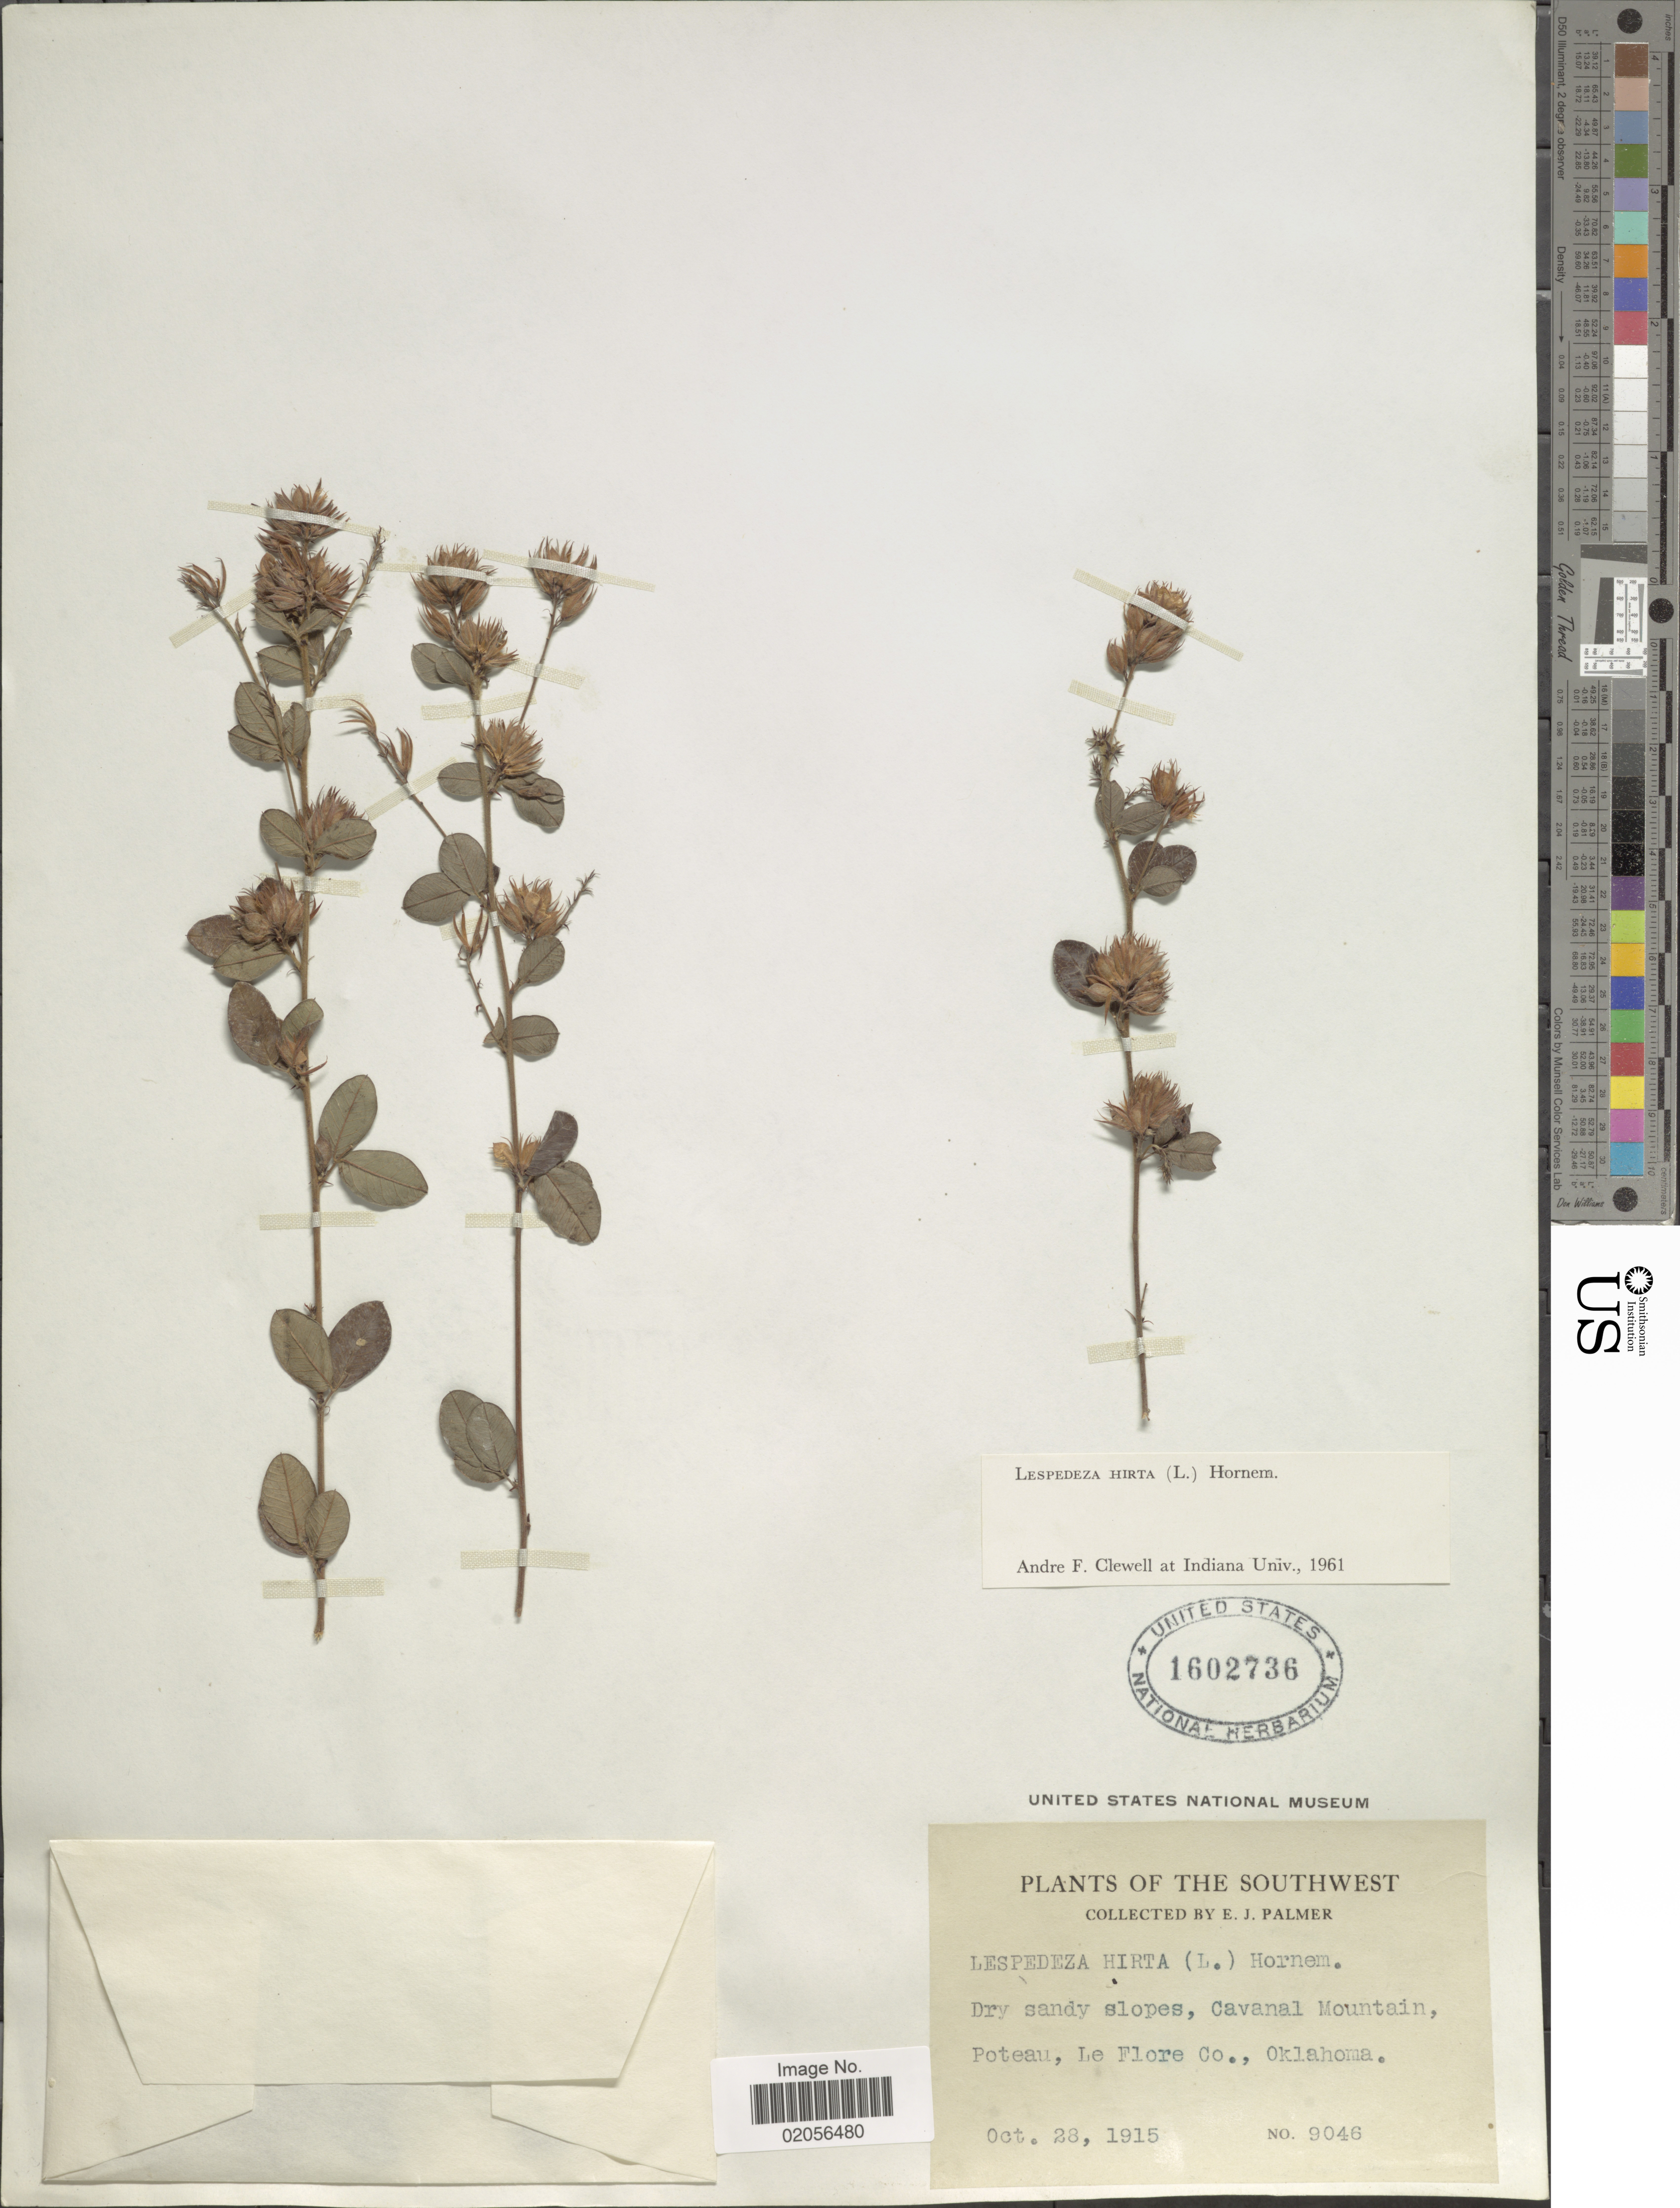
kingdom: Plantae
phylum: Tracheophyta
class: Magnoliopsida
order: Fabales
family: Fabaceae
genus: Lespedeza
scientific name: Lespedeza hirta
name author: (L.) Hornem.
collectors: E. J. Palmer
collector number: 9046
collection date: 1915-10-28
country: United States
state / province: Oklahoma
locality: The Southwest, Dry andy slopes, Cavanal Mountain, Poteau, Le Flore Co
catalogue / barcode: US 1602736